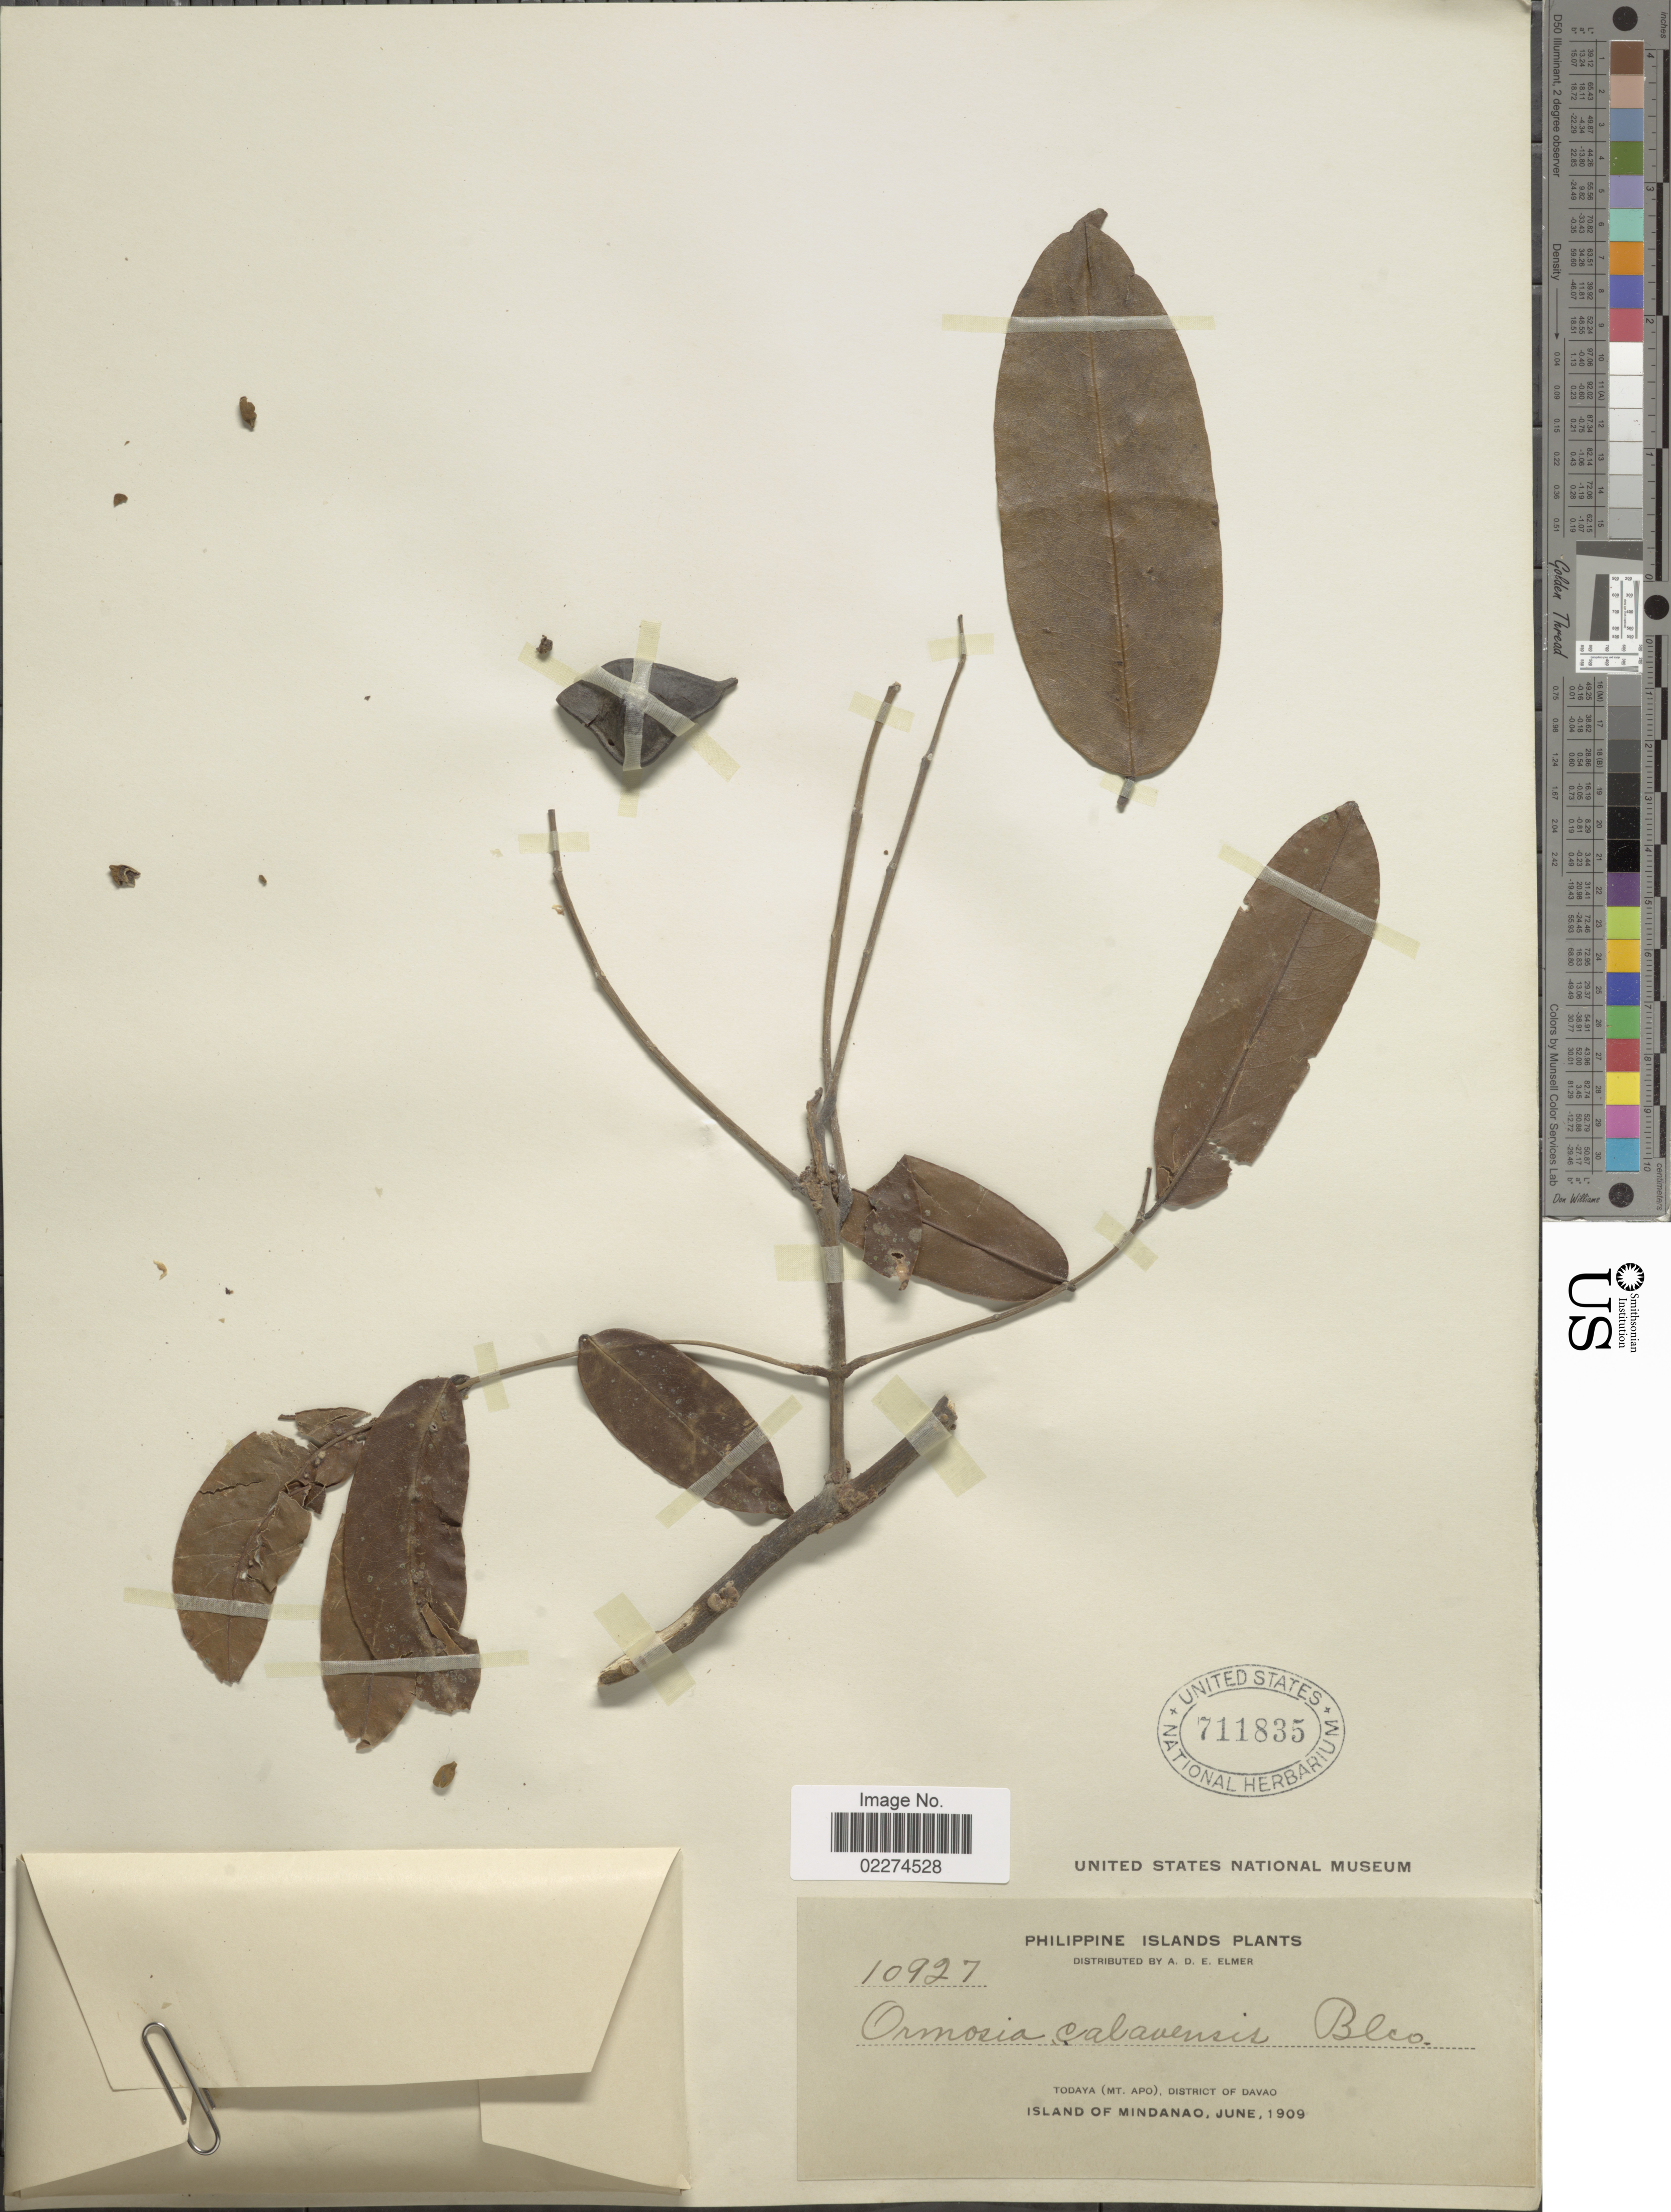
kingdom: Plantae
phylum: Tracheophyta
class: Magnoliopsida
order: Fabales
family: Fabaceae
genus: Ormosia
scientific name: Ormosia calavensis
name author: Azaola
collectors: A. D. E. Elmer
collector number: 10927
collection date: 1909-06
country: Philippines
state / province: Davao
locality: Todaya (MT. Apo), District of Davao, Island of Mindanao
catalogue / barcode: US 711835